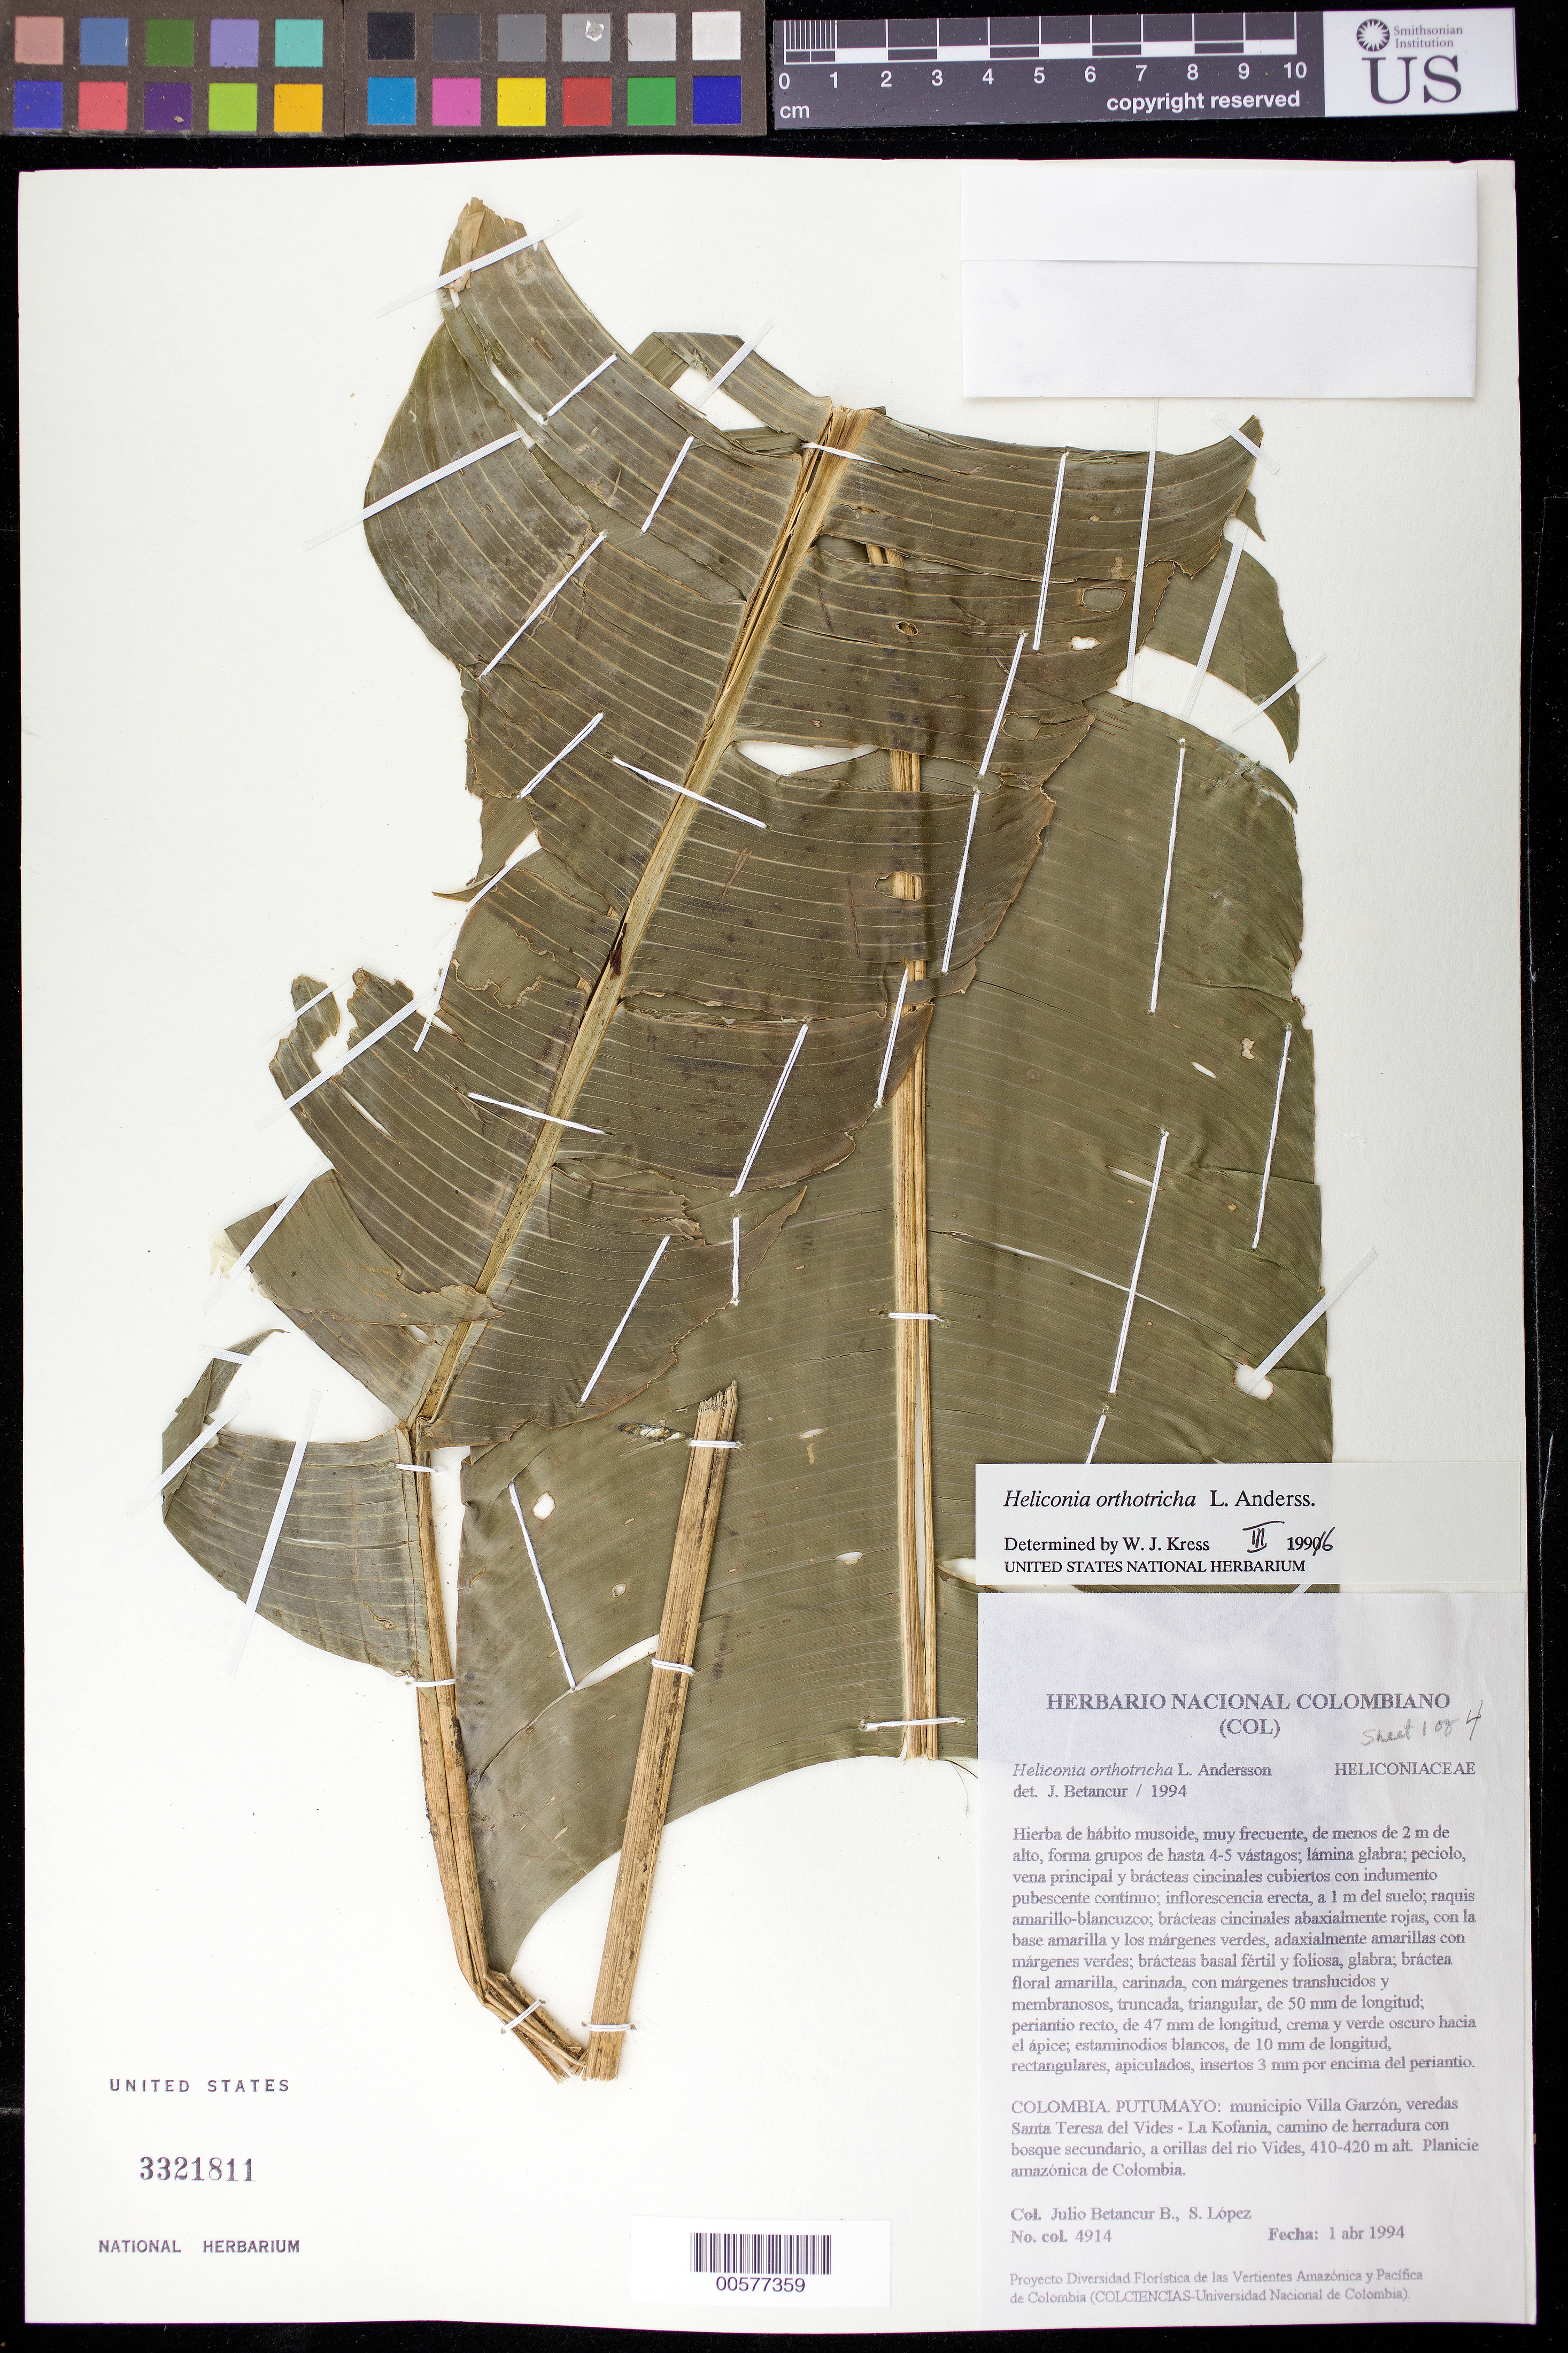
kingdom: Plantae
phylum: Tracheophyta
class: Liliopsida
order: Zingiberales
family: Heliconiaceae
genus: Heliconia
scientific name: Heliconia orthotricha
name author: L. Andersson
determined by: Betancur, J. C.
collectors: J. C. Betancur & S. Lopez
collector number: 4914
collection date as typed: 01 Apr 1994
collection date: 1994-04-01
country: Colombia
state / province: Putumayo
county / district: Villa Garzon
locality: Along Santa Teresa del Vides and La Kofania trails, pack animal trail with secondary forest, next to Rio Vides, Amazonian plain in Columbia.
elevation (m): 410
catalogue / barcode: US 3321811